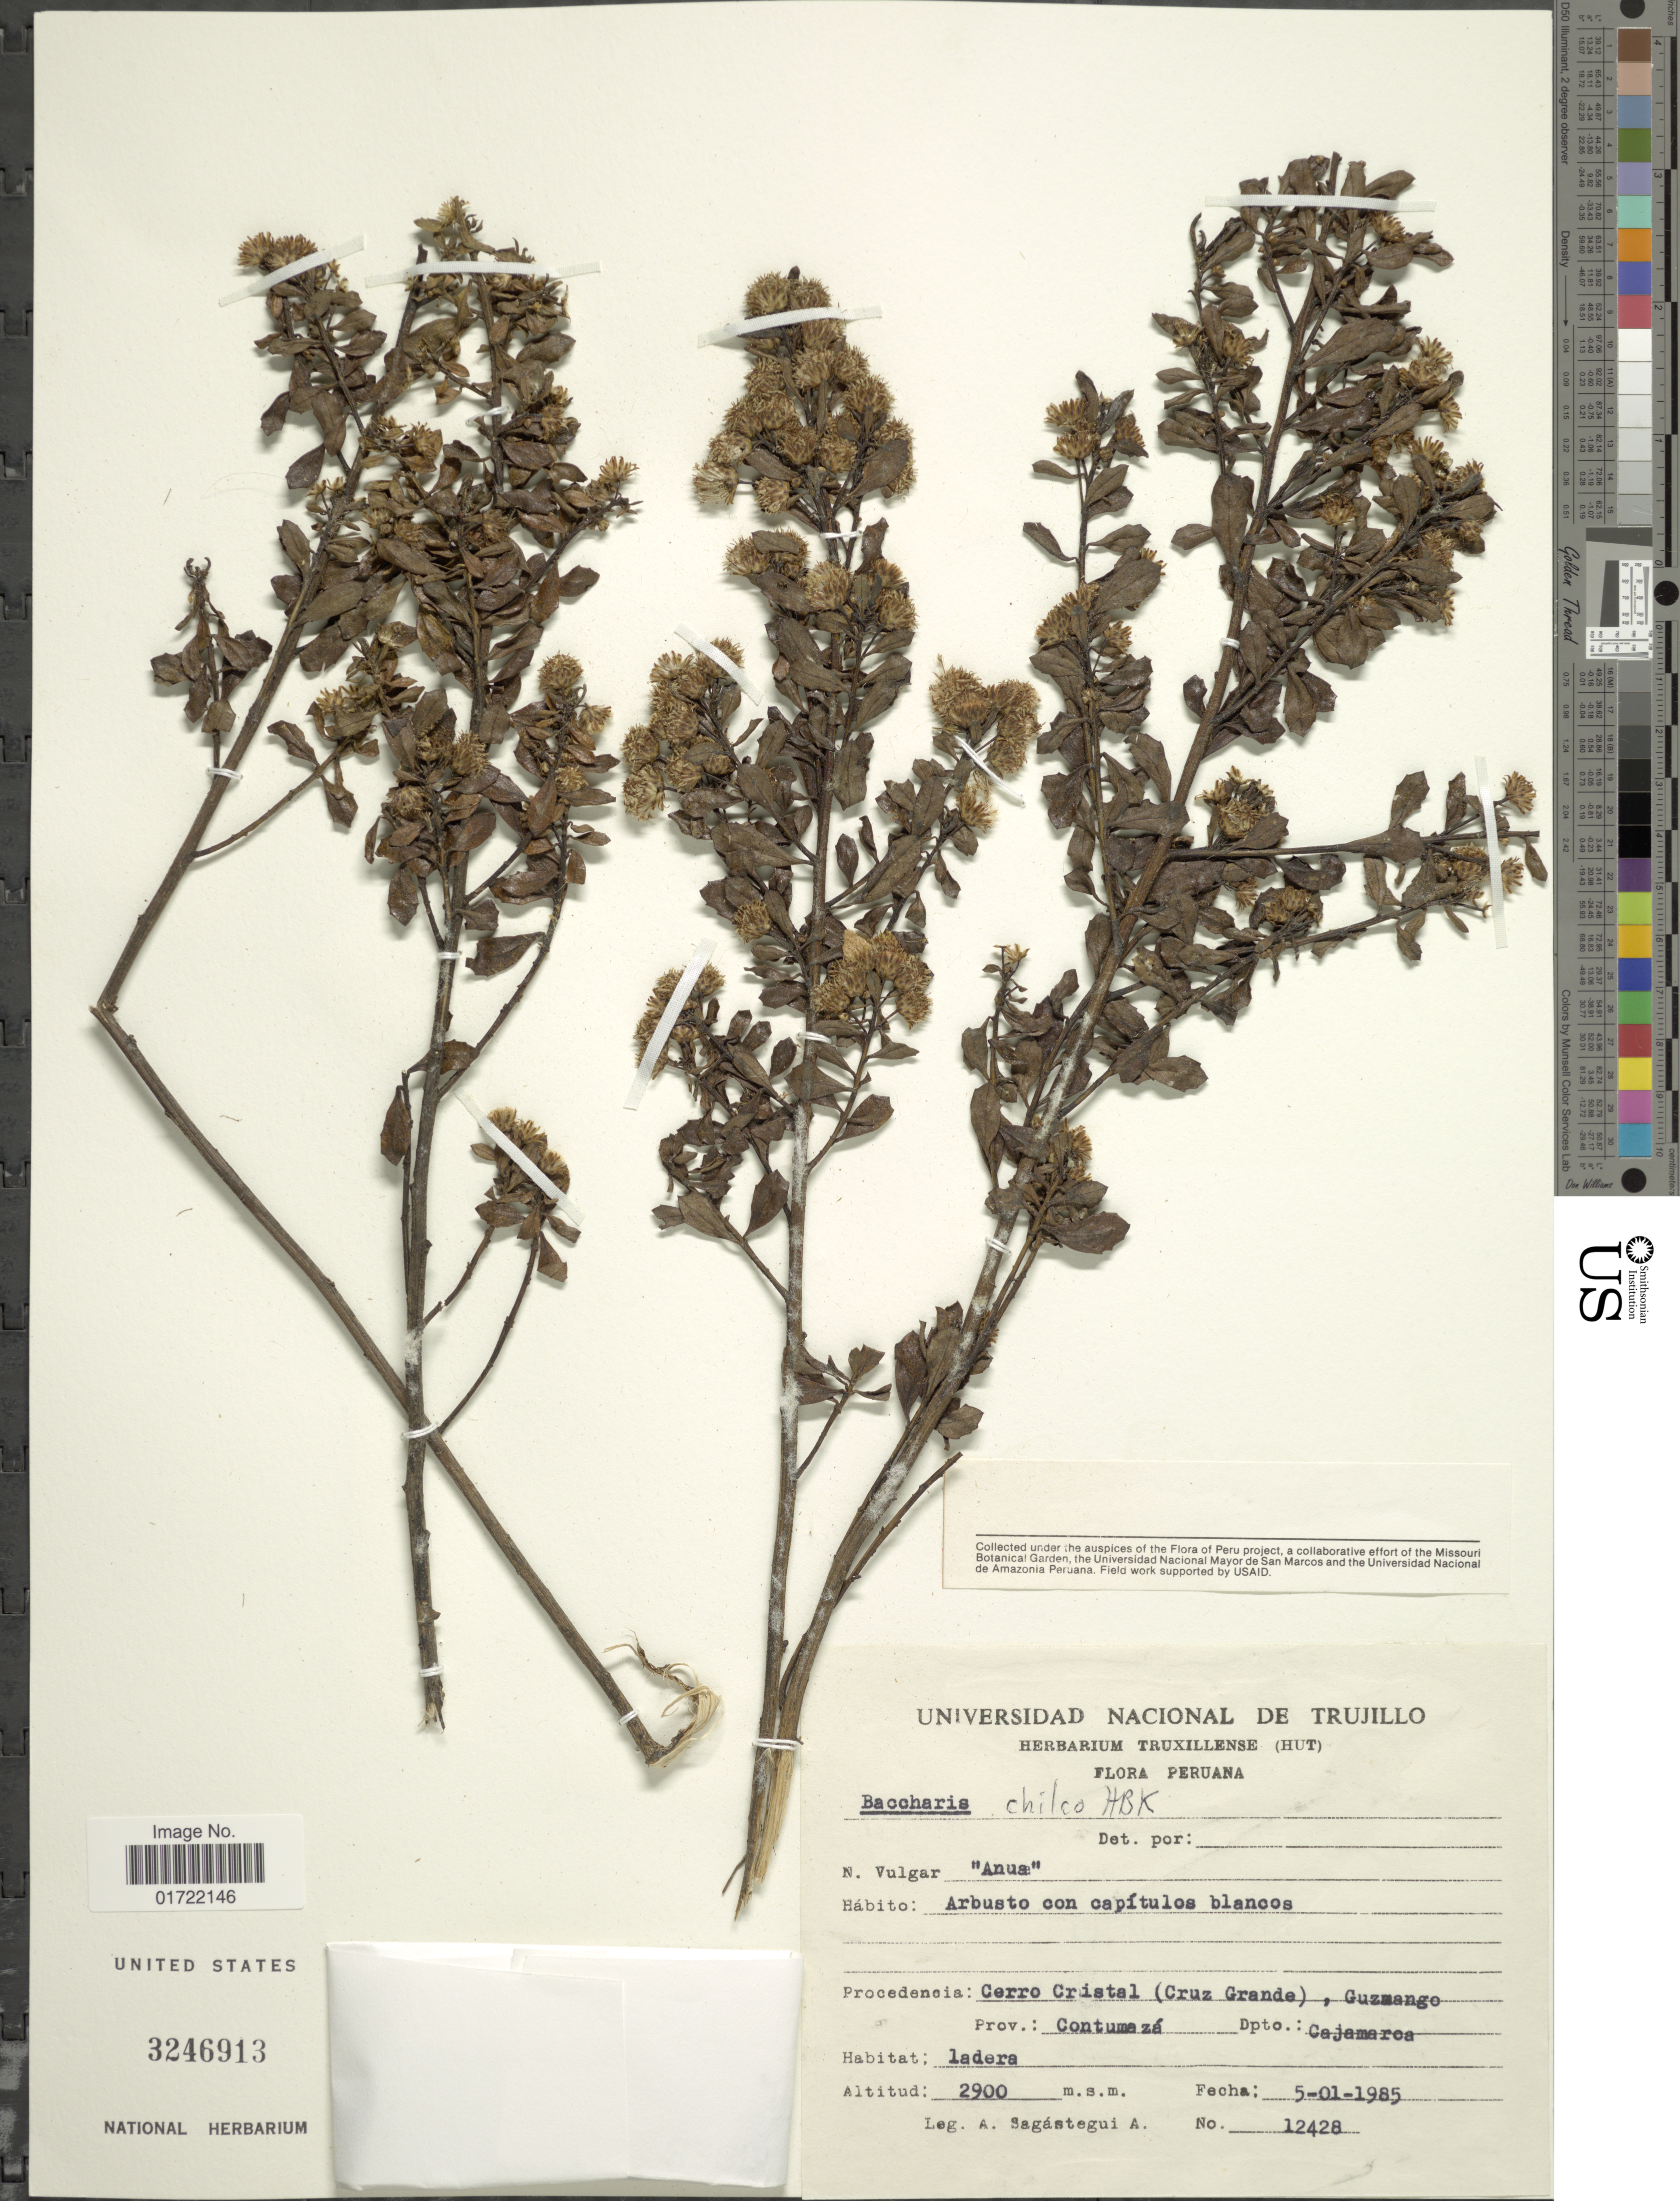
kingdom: Plantae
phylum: Tracheophyta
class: Magnoliopsida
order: Asterales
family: Asteraceae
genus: Baccharis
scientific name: Baccharis chilco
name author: Kunth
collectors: A. Sagástegui A.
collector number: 12428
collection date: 1985-01-05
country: Peru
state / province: Cajamarca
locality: Cerro Cristal (Cruz Gande), Guzmango, Prov. Contumeza, Dpto. Cajamarca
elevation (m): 2900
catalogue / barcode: US 3246913